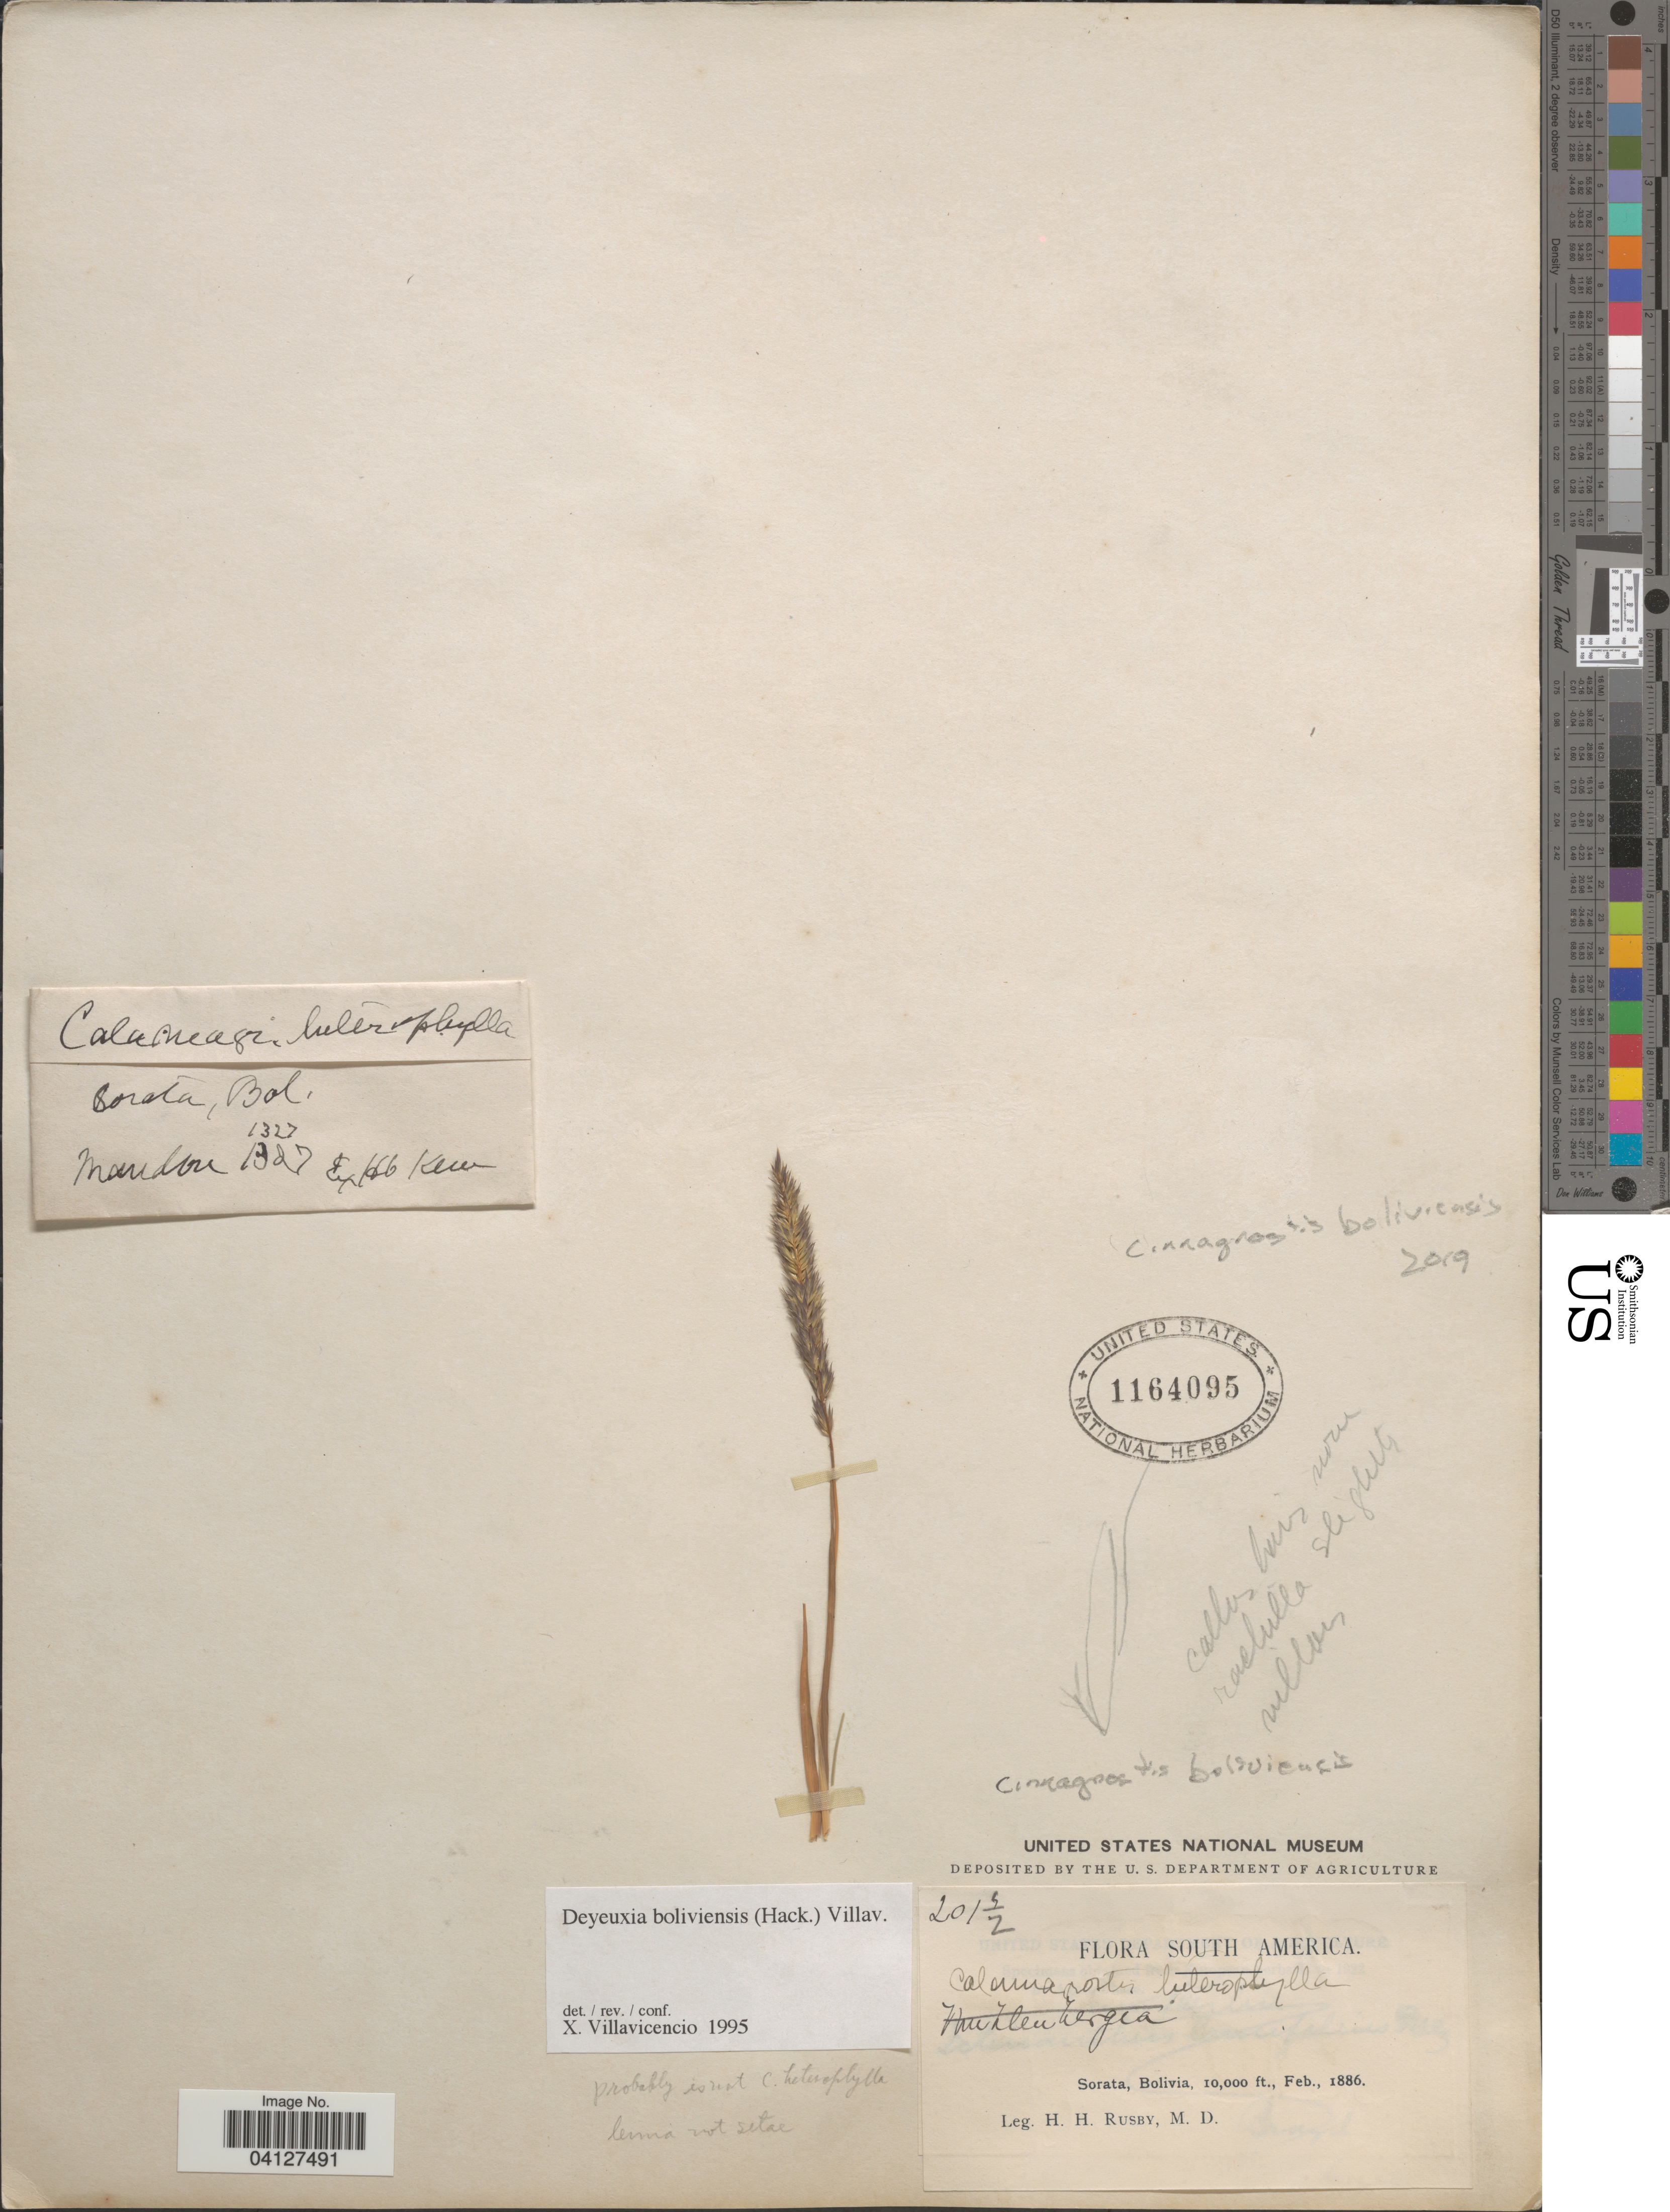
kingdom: Plantae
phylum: Tracheophyta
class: Liliopsida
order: Poales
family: Poaceae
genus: Deyeuxia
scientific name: Deyeuxia boliviensis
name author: (Hack.) Villav.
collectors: H. H. Rusby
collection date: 1886-02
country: Bolivia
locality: Sorata.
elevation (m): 3048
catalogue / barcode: US 1164095